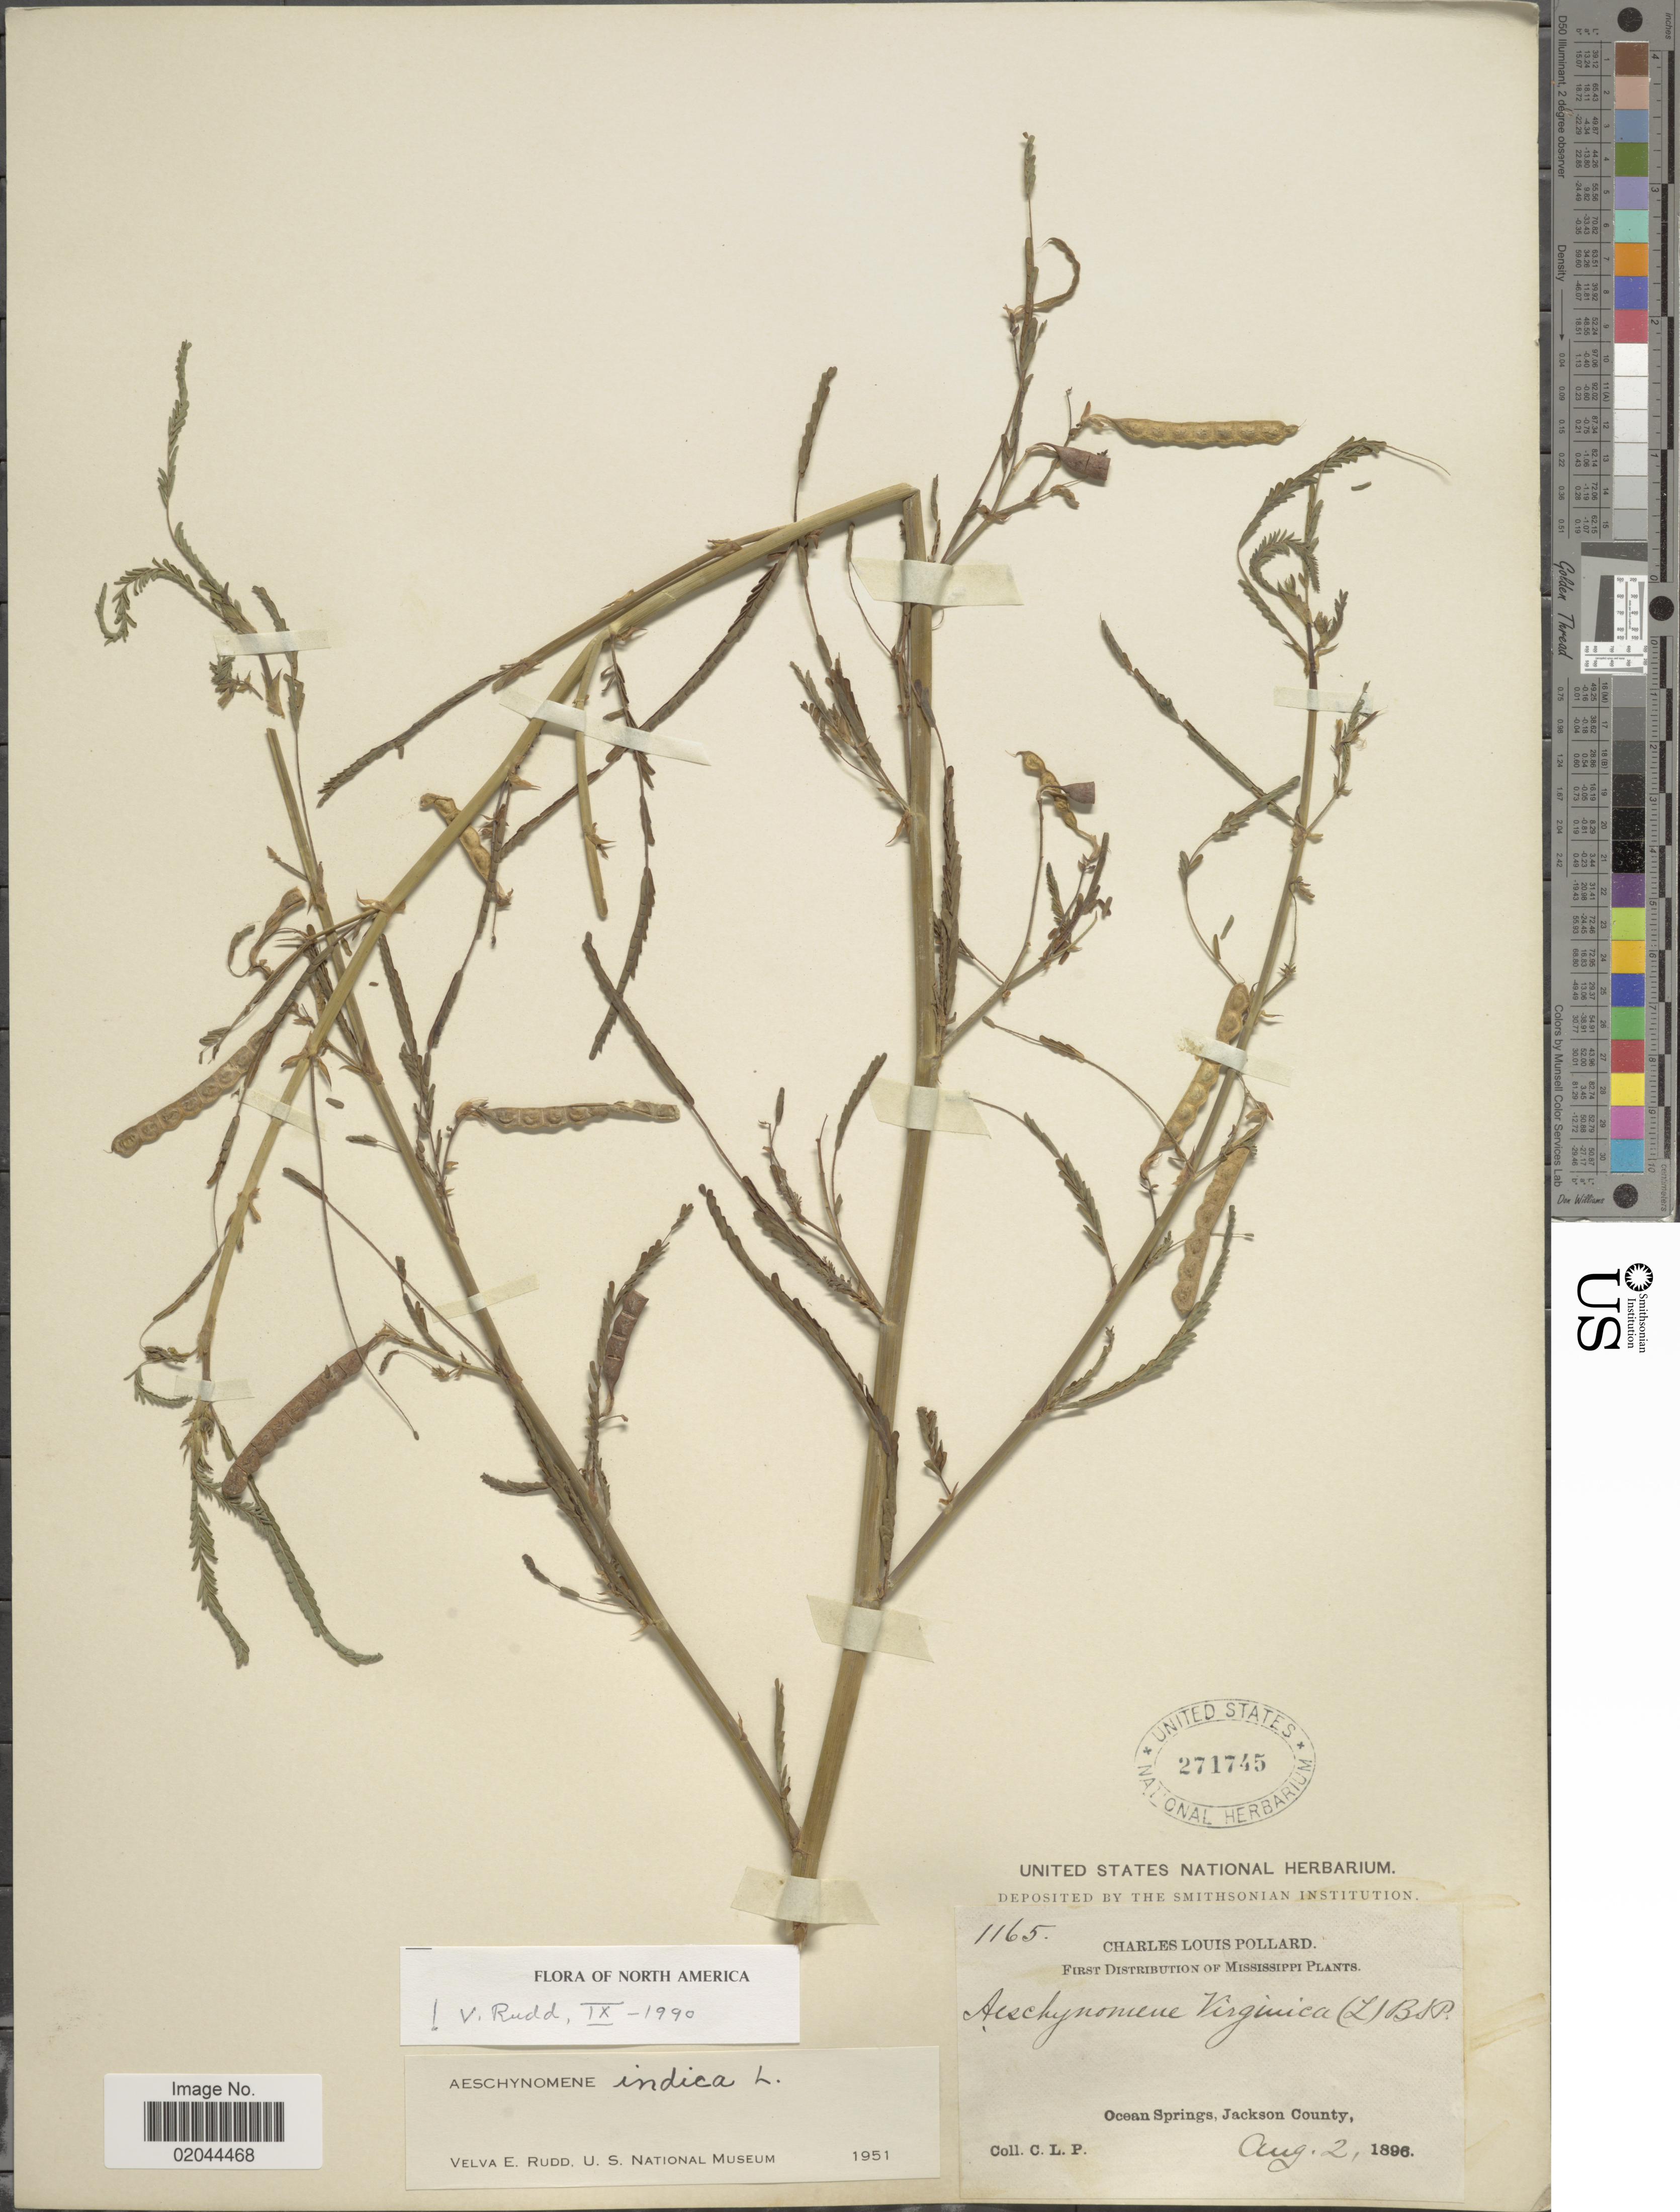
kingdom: Plantae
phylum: Tracheophyta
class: Magnoliopsida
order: Fabales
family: Fabaceae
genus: Aeschynomene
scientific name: Aeschynomene indica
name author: L.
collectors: C. L. Pollard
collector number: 1165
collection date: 1896-08-02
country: United States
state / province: Mississippi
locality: Ocean Springs, Jackson County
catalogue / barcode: US 271745